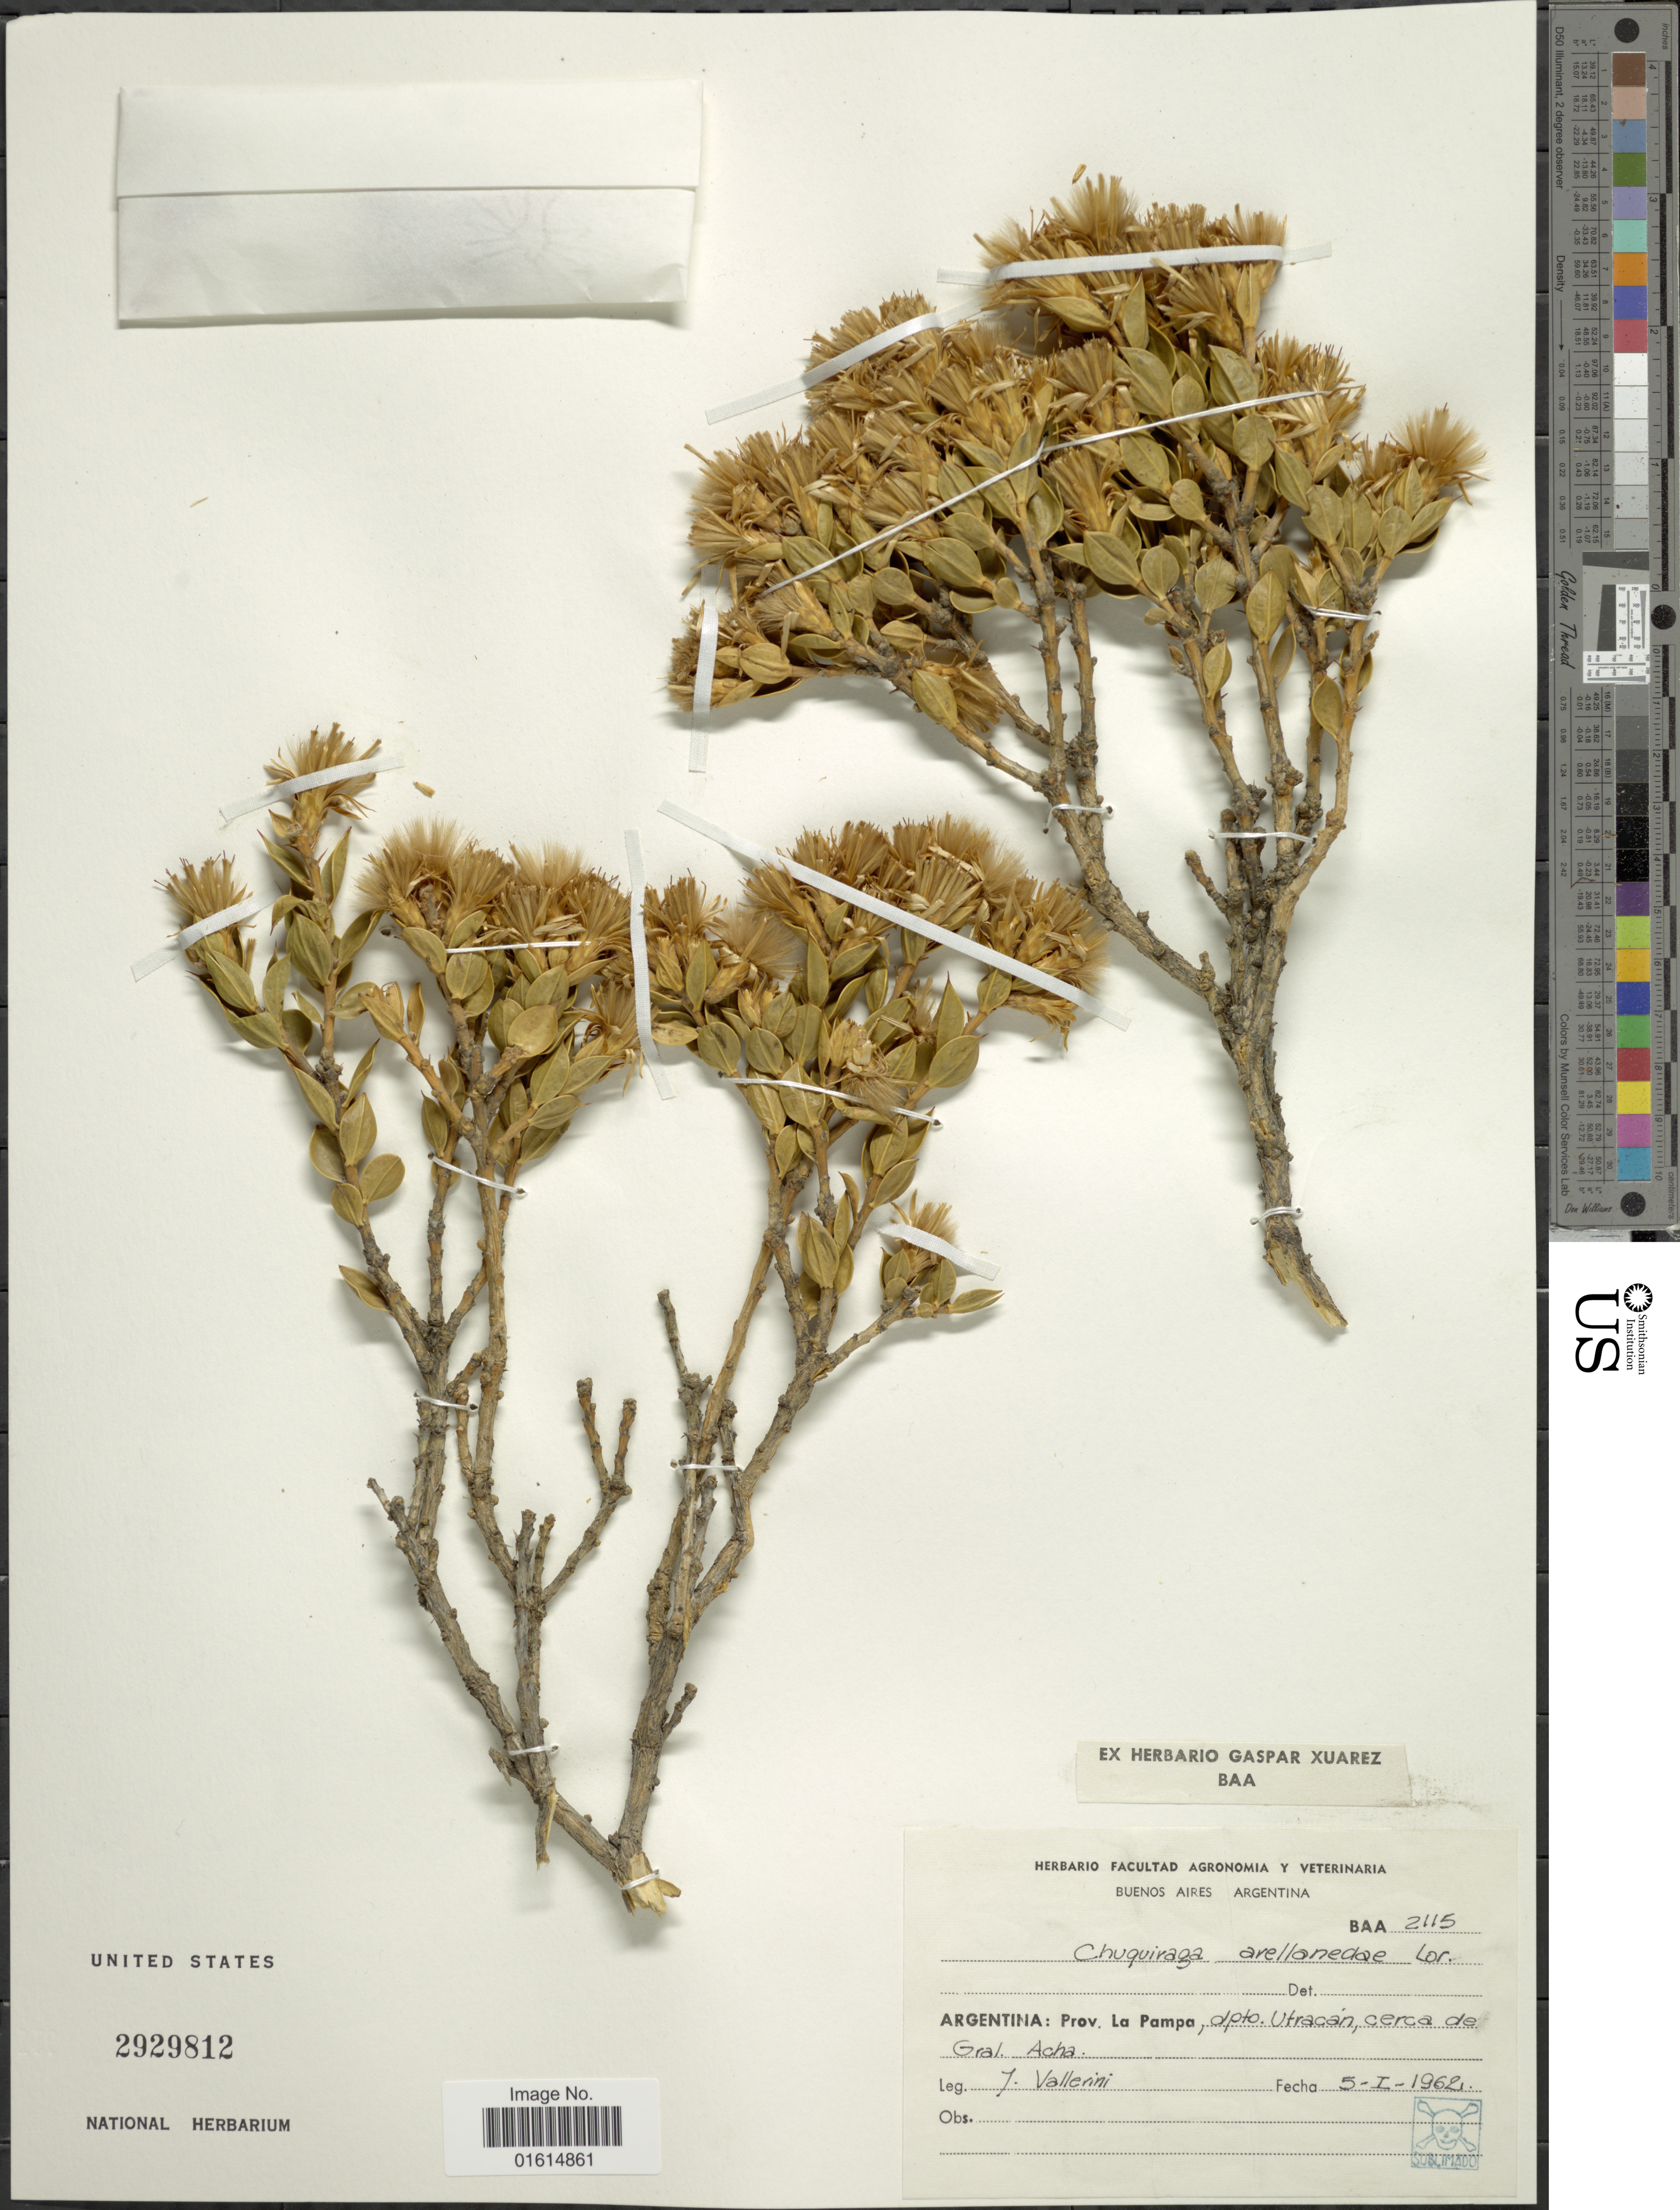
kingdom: Plantae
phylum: Tracheophyta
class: Magnoliopsida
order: Asterales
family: Asteraceae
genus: Chuquiraga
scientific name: Chuquiraga avellanedae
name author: Lorentz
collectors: J. Vallerini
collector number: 2115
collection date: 1962-01-05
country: Argentina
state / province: La Pampa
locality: Prov. La Pampa, dpto. Utracn, cerca de Gral. Acha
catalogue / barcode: US 2929812